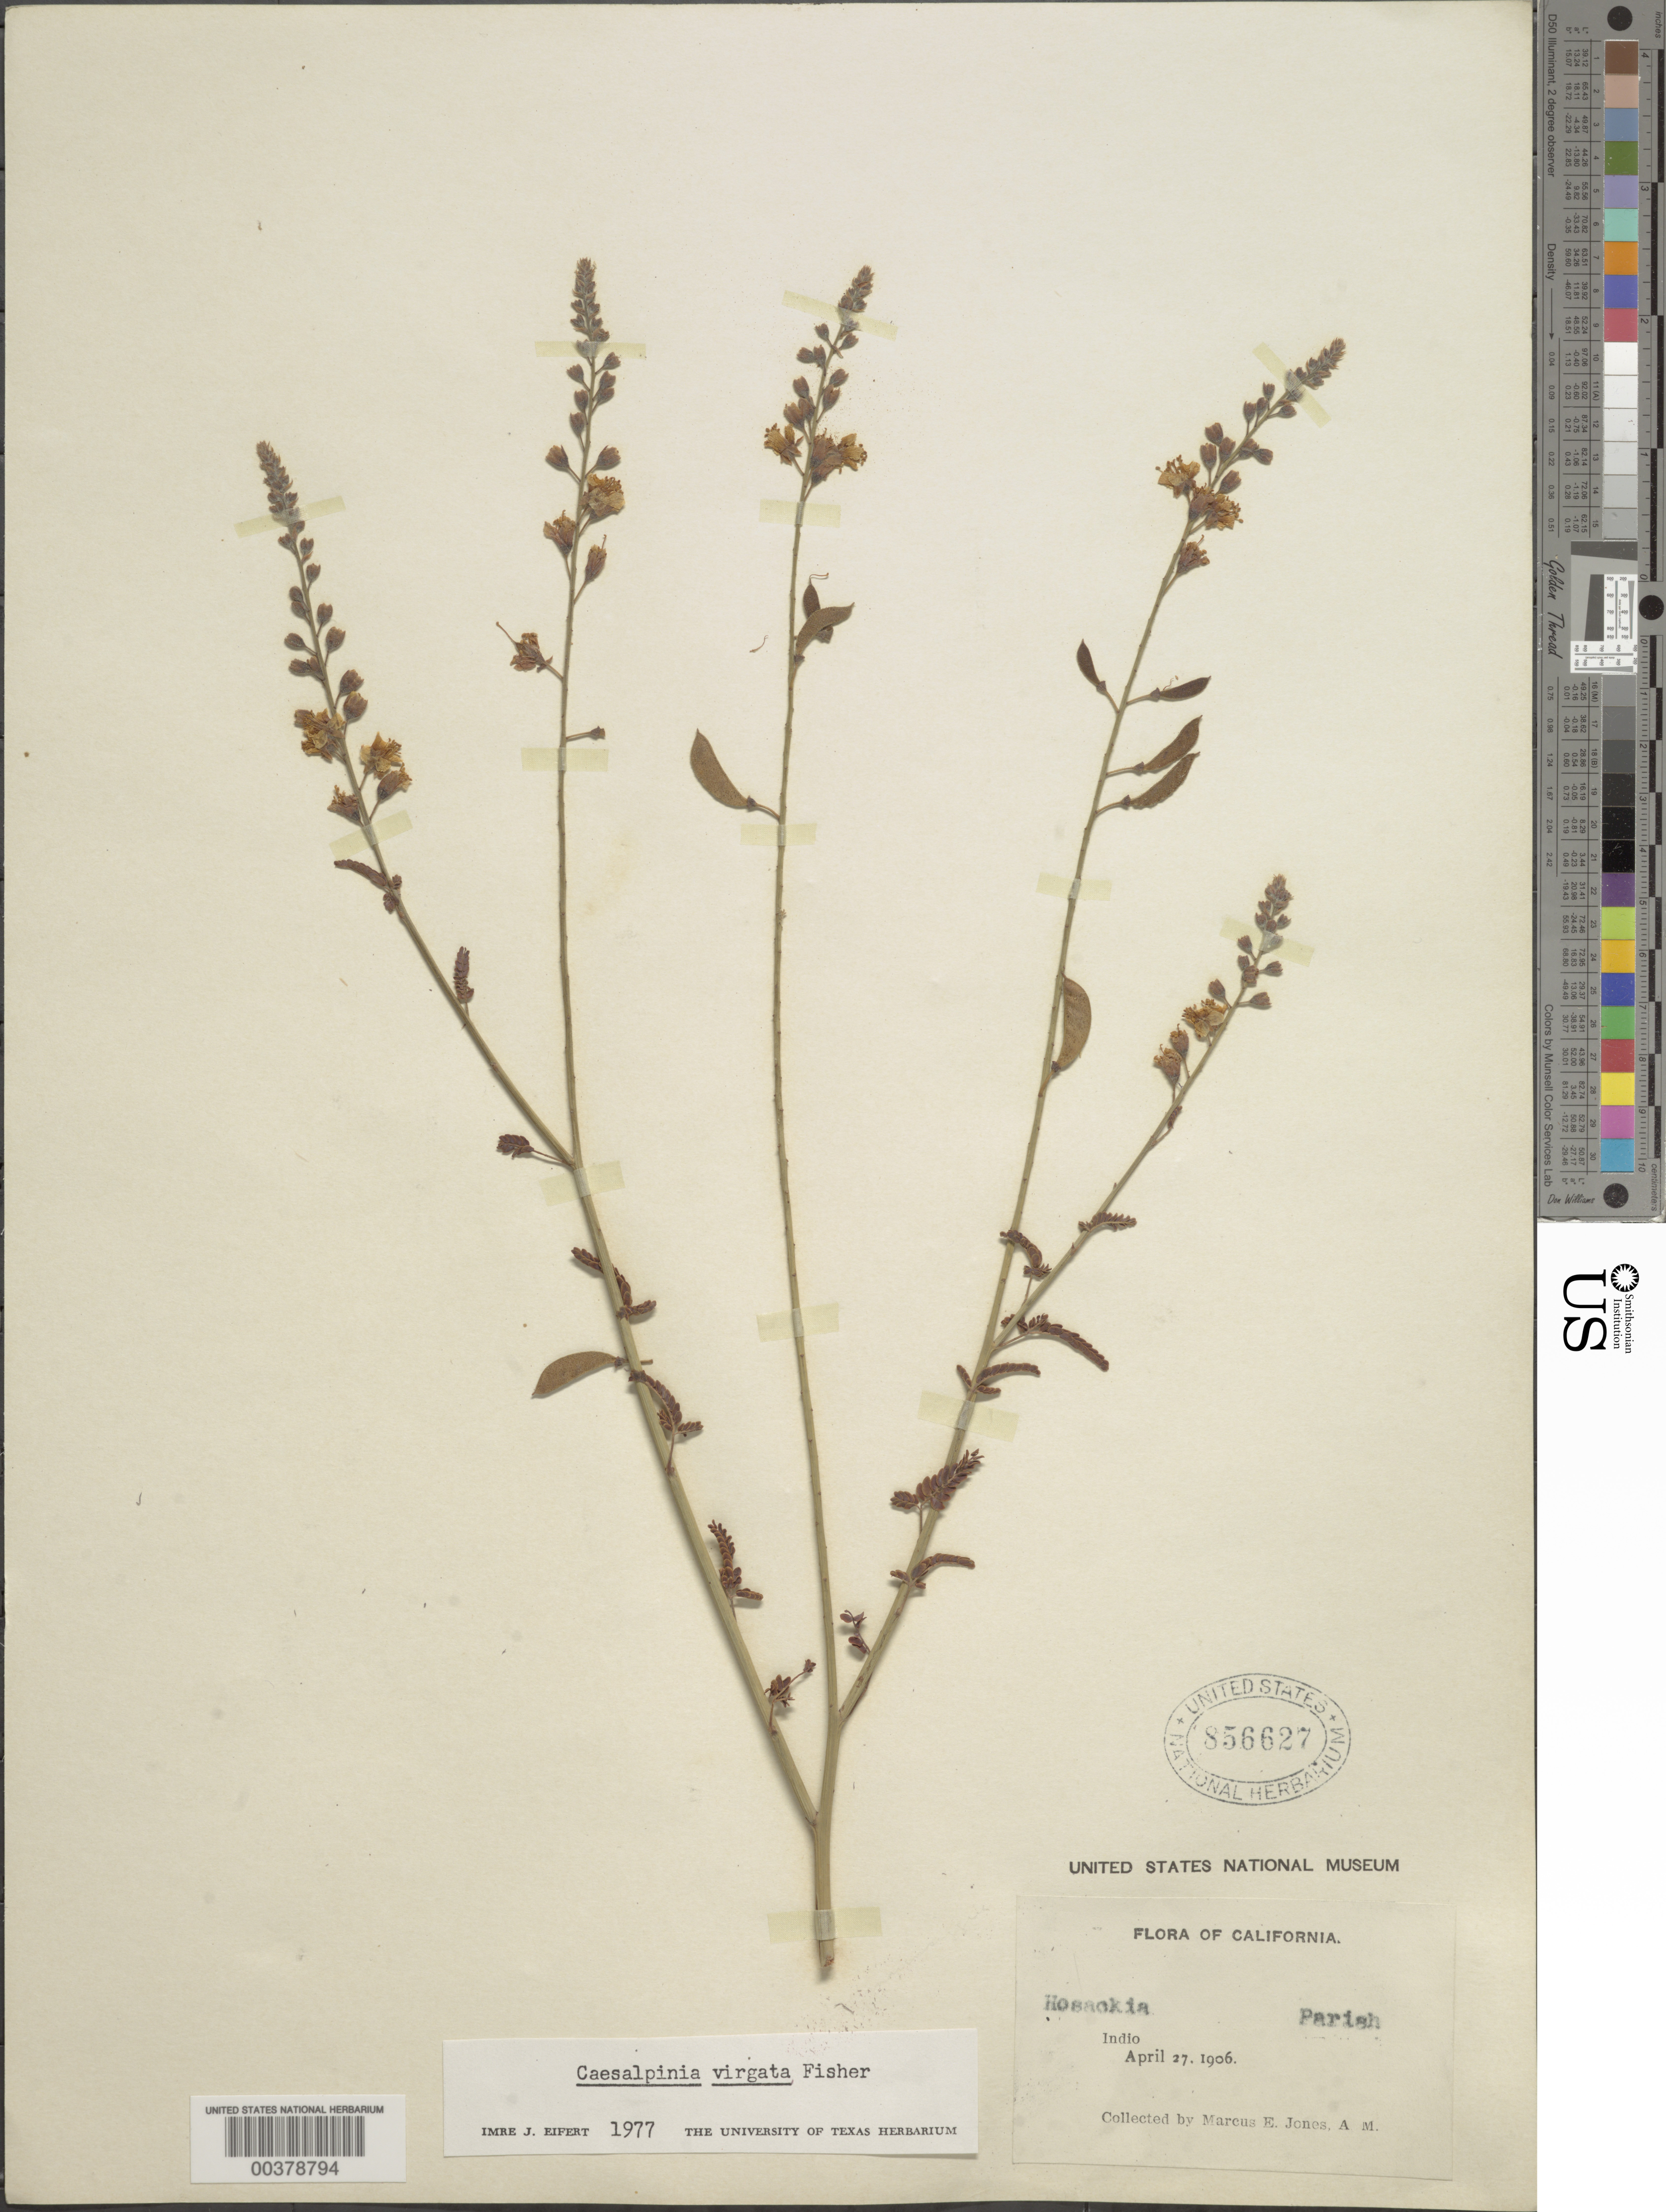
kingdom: Plantae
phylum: Tracheophyta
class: Magnoliopsida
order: Fabales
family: Fabaceae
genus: Hoffmannseggia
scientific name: Hoffmannseggia microphylla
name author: Torr.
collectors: M. E. Jones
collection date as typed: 27 Apr 1906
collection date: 1906-04-27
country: United States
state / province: California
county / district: Riverside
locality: Indio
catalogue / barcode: US 856627